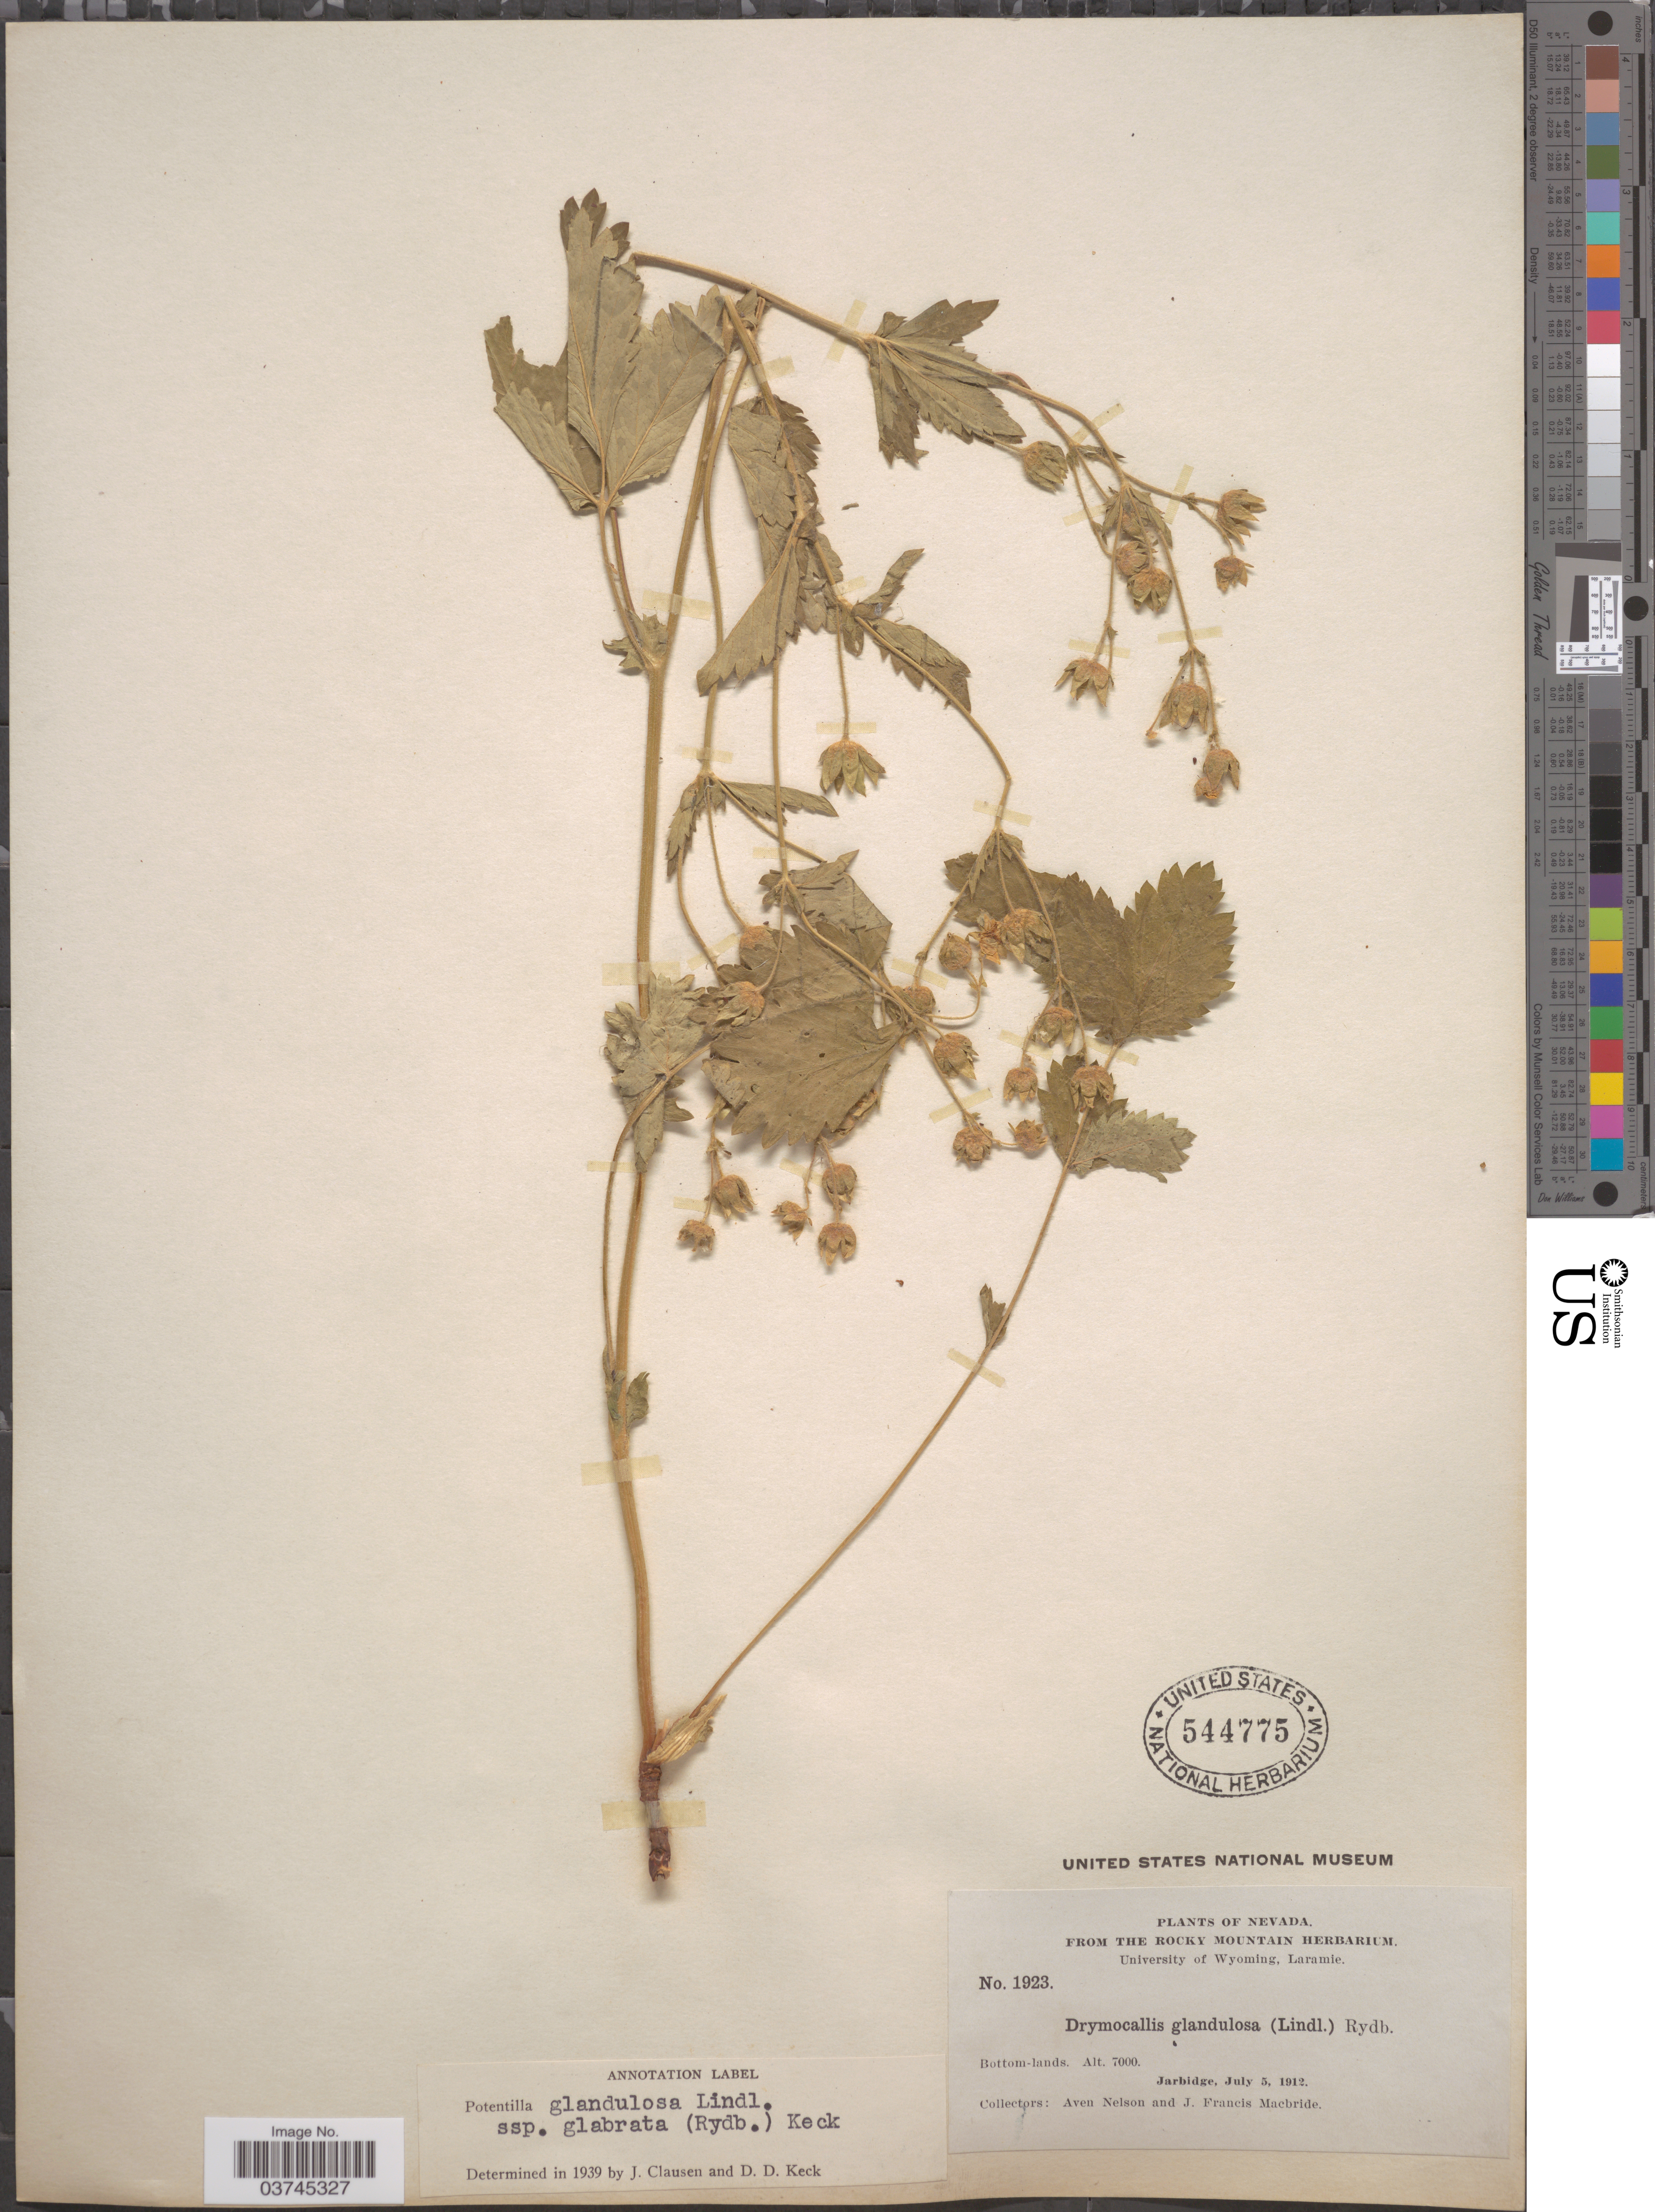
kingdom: Plantae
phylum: Tracheophyta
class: Magnoliopsida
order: Rosales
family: Rosaceae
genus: Drymocallis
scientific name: Drymocallis glabrata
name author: Rydb.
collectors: A. Nelson & J. F. Macbride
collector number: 1923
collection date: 1912-07-05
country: United States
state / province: Nevada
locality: Bottom-lands. Jarbidge.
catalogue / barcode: US 544775